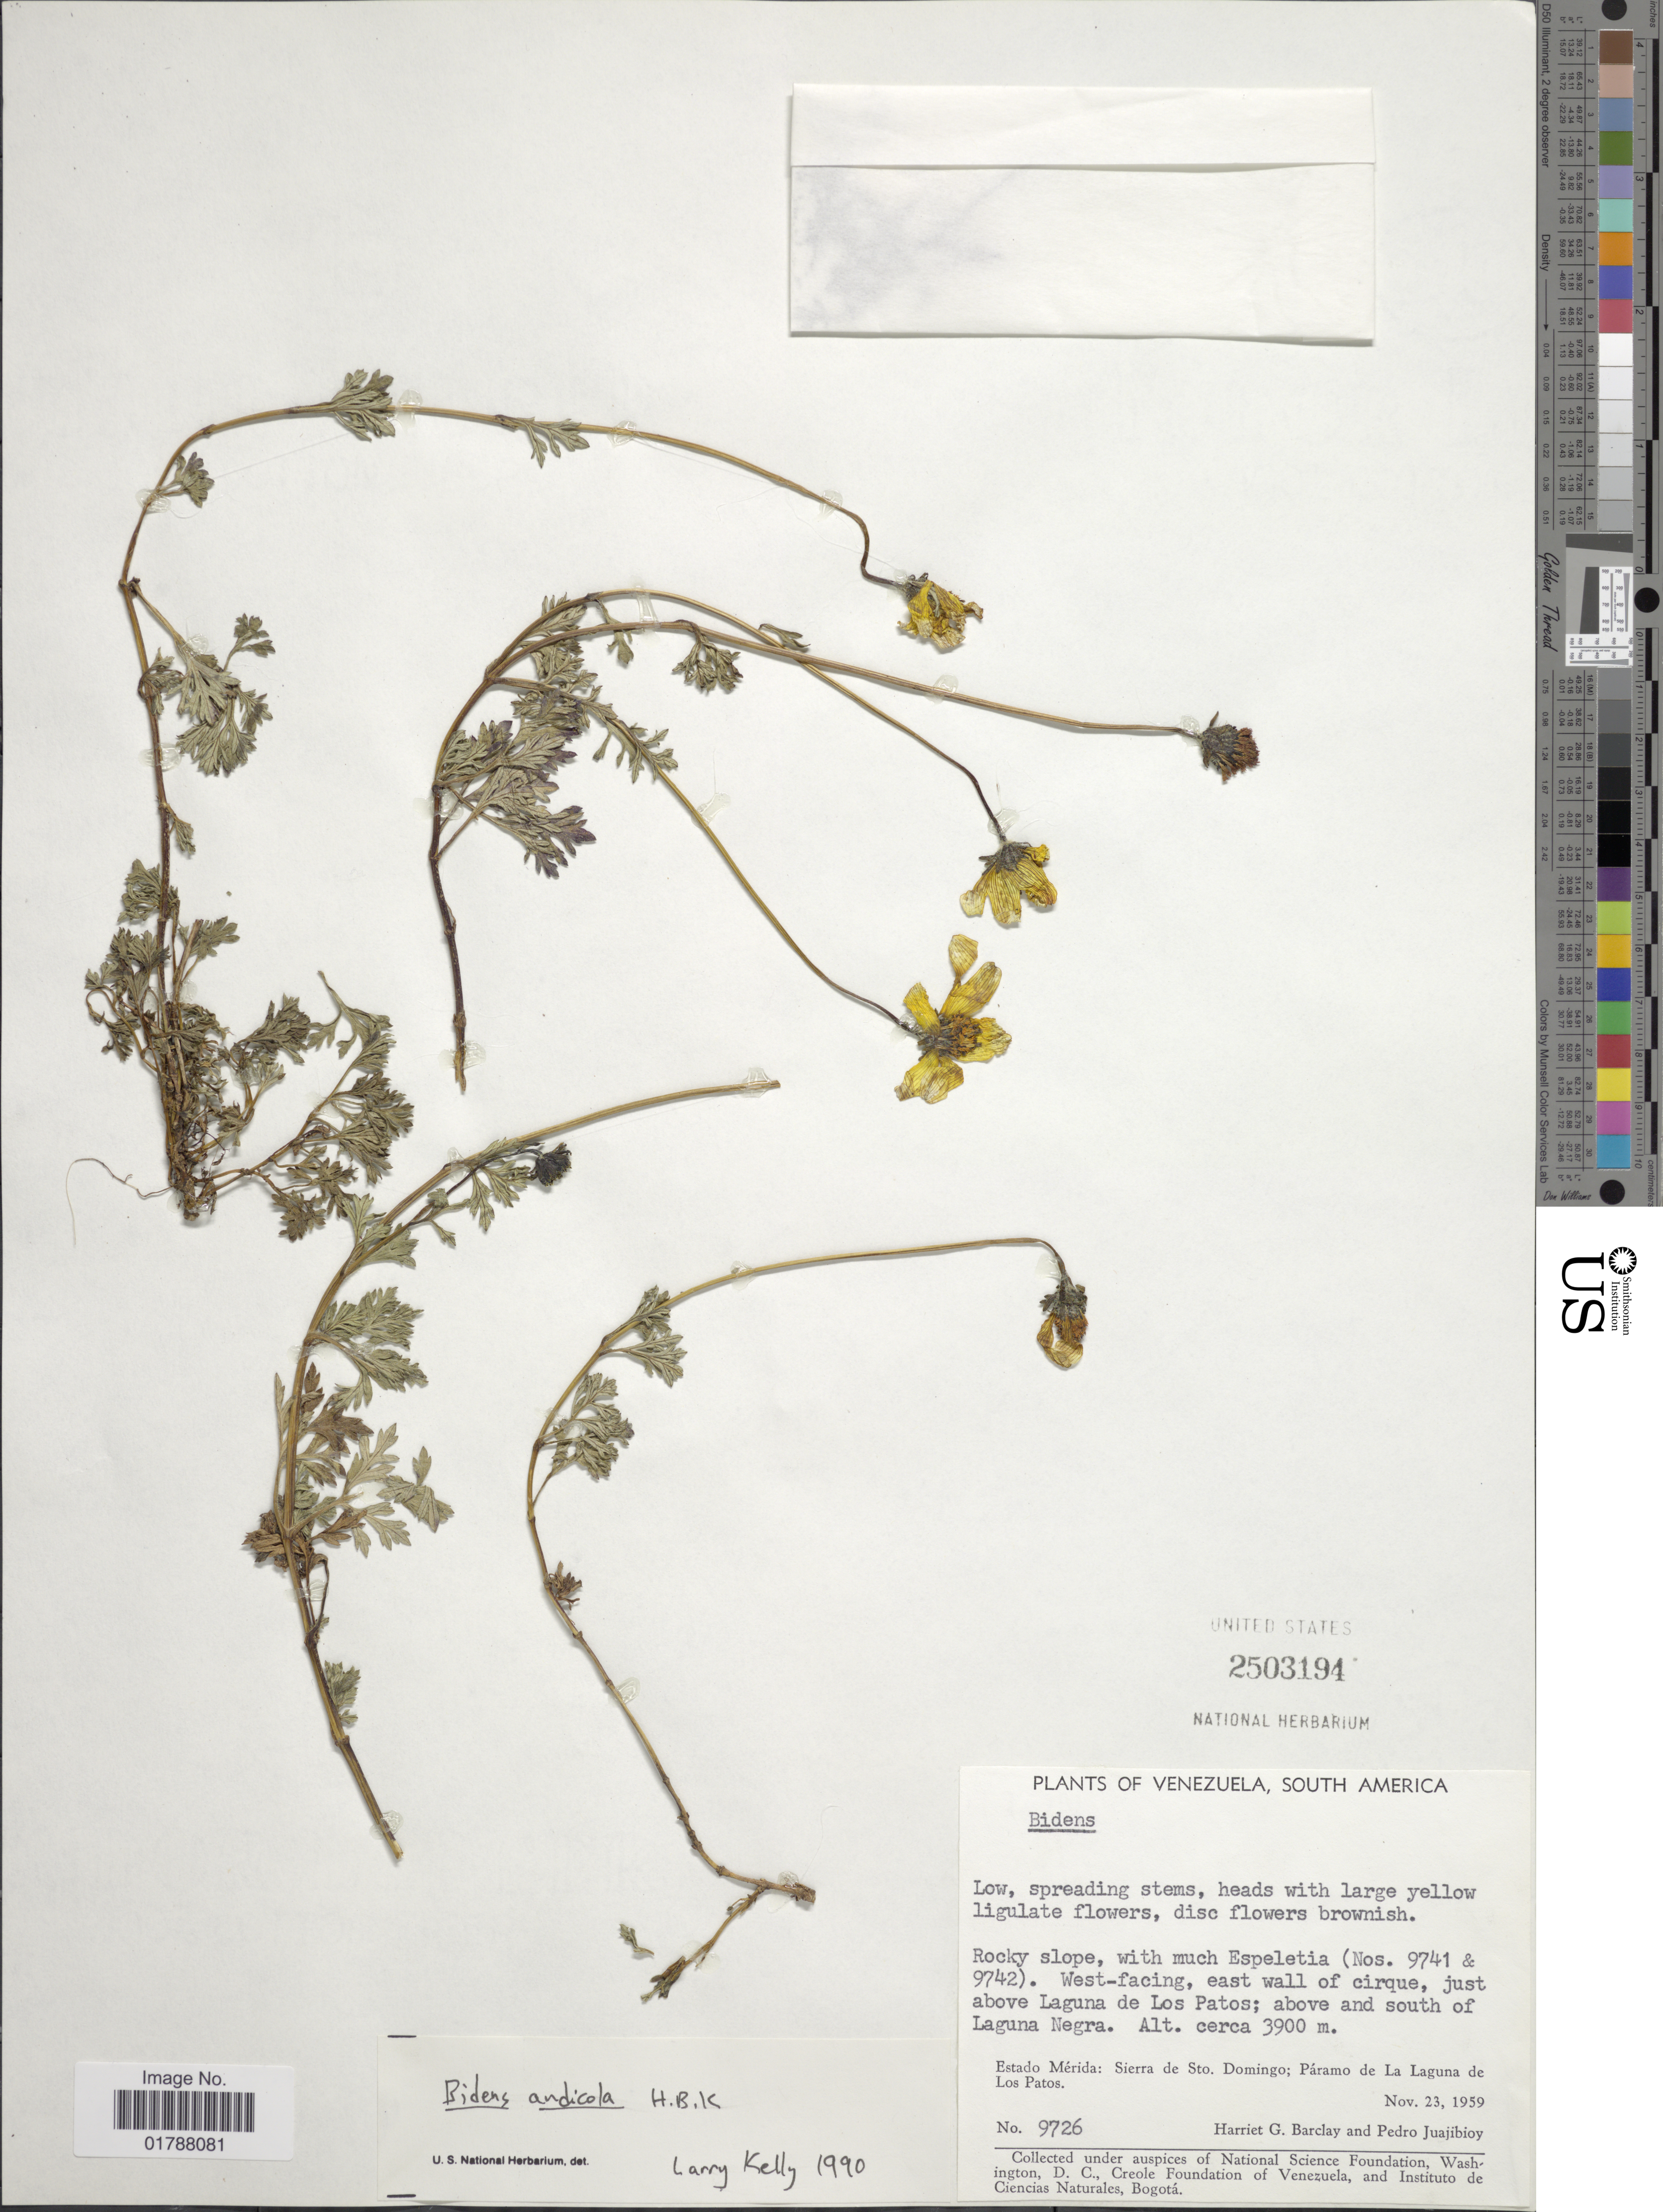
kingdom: Plantae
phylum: Tracheophyta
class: Magnoliopsida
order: Asterales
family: Asteraceae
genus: Bidens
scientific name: Bidens andicola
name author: Kunth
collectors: H. G. Barclay & P. Juajibioy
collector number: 9726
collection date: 1959-11-23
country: Venezuela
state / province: Mérida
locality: Estado Merida: Sierra de Sto. Domingo: Paramo de La Laguna de Los Patos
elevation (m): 3900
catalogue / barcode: US 2503194